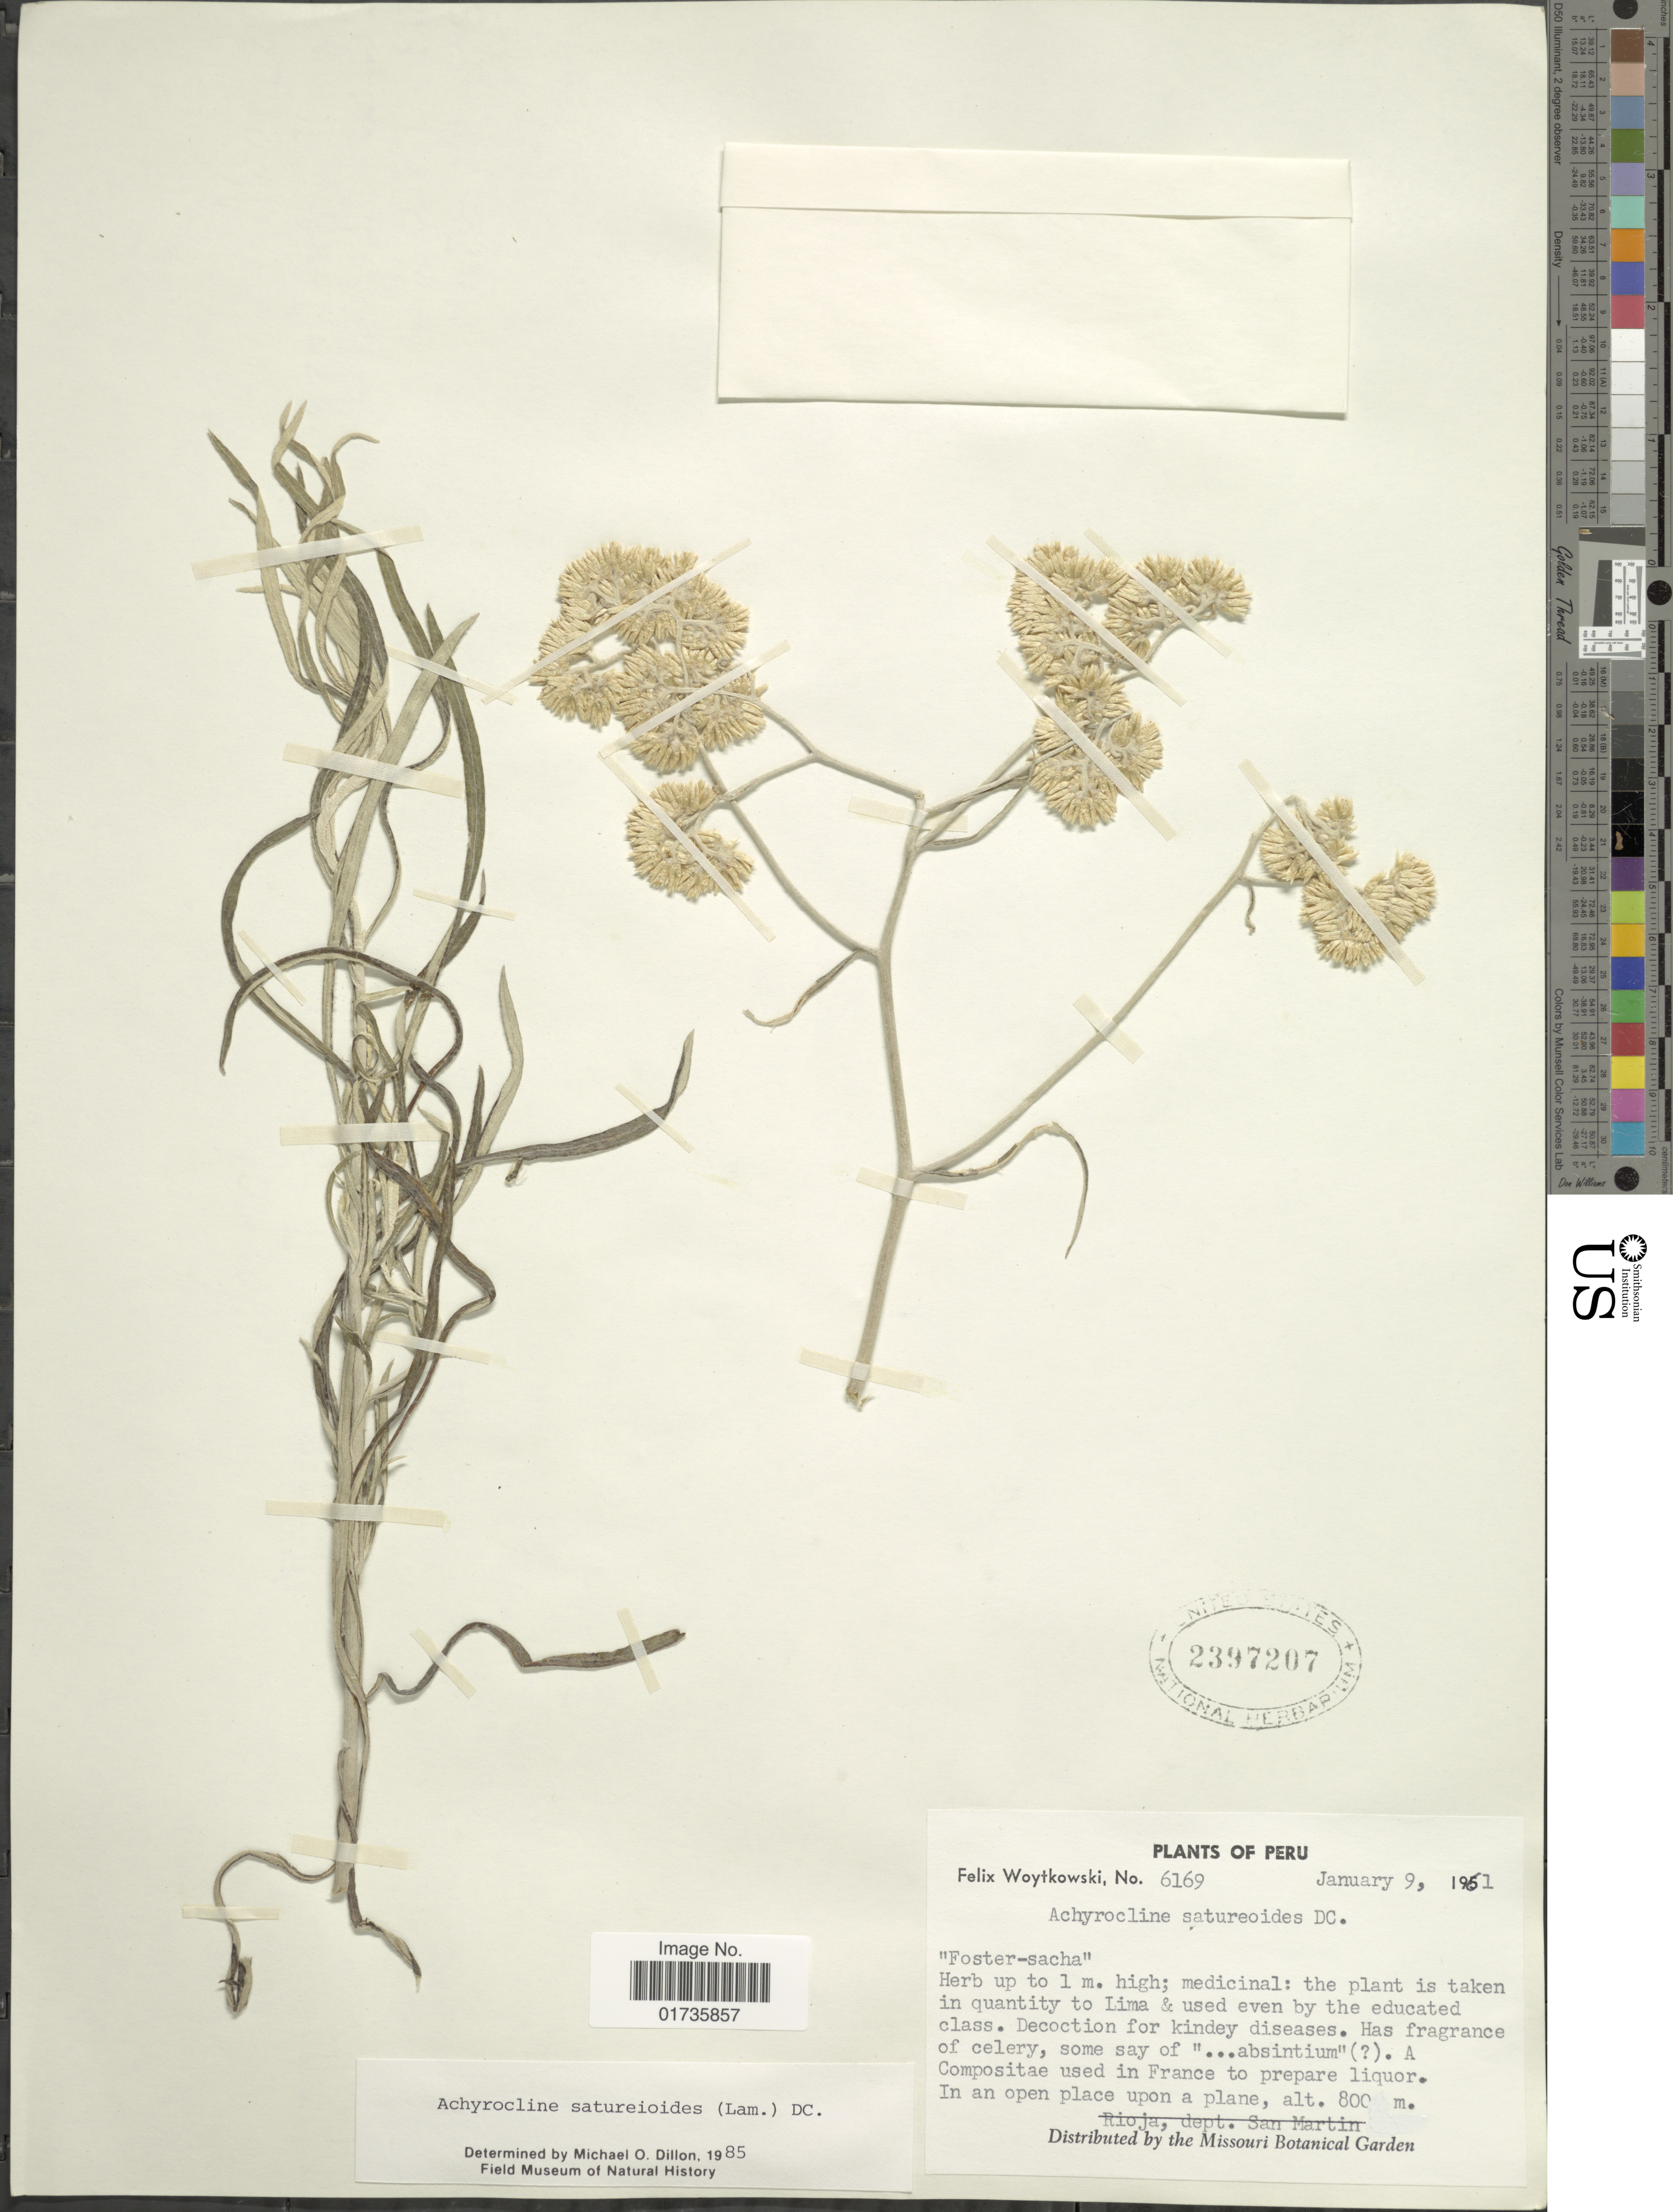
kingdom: Plantae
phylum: Tracheophyta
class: Magnoliopsida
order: Asterales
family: Asteraceae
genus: Achyrocline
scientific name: Achyrocline satureioides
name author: (Lam.) DC.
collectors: F. Woytkowski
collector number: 6169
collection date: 1961-01-09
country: Peru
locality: In an open place upon a plane, Rioja, dept. San Martin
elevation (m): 800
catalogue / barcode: US 2397207